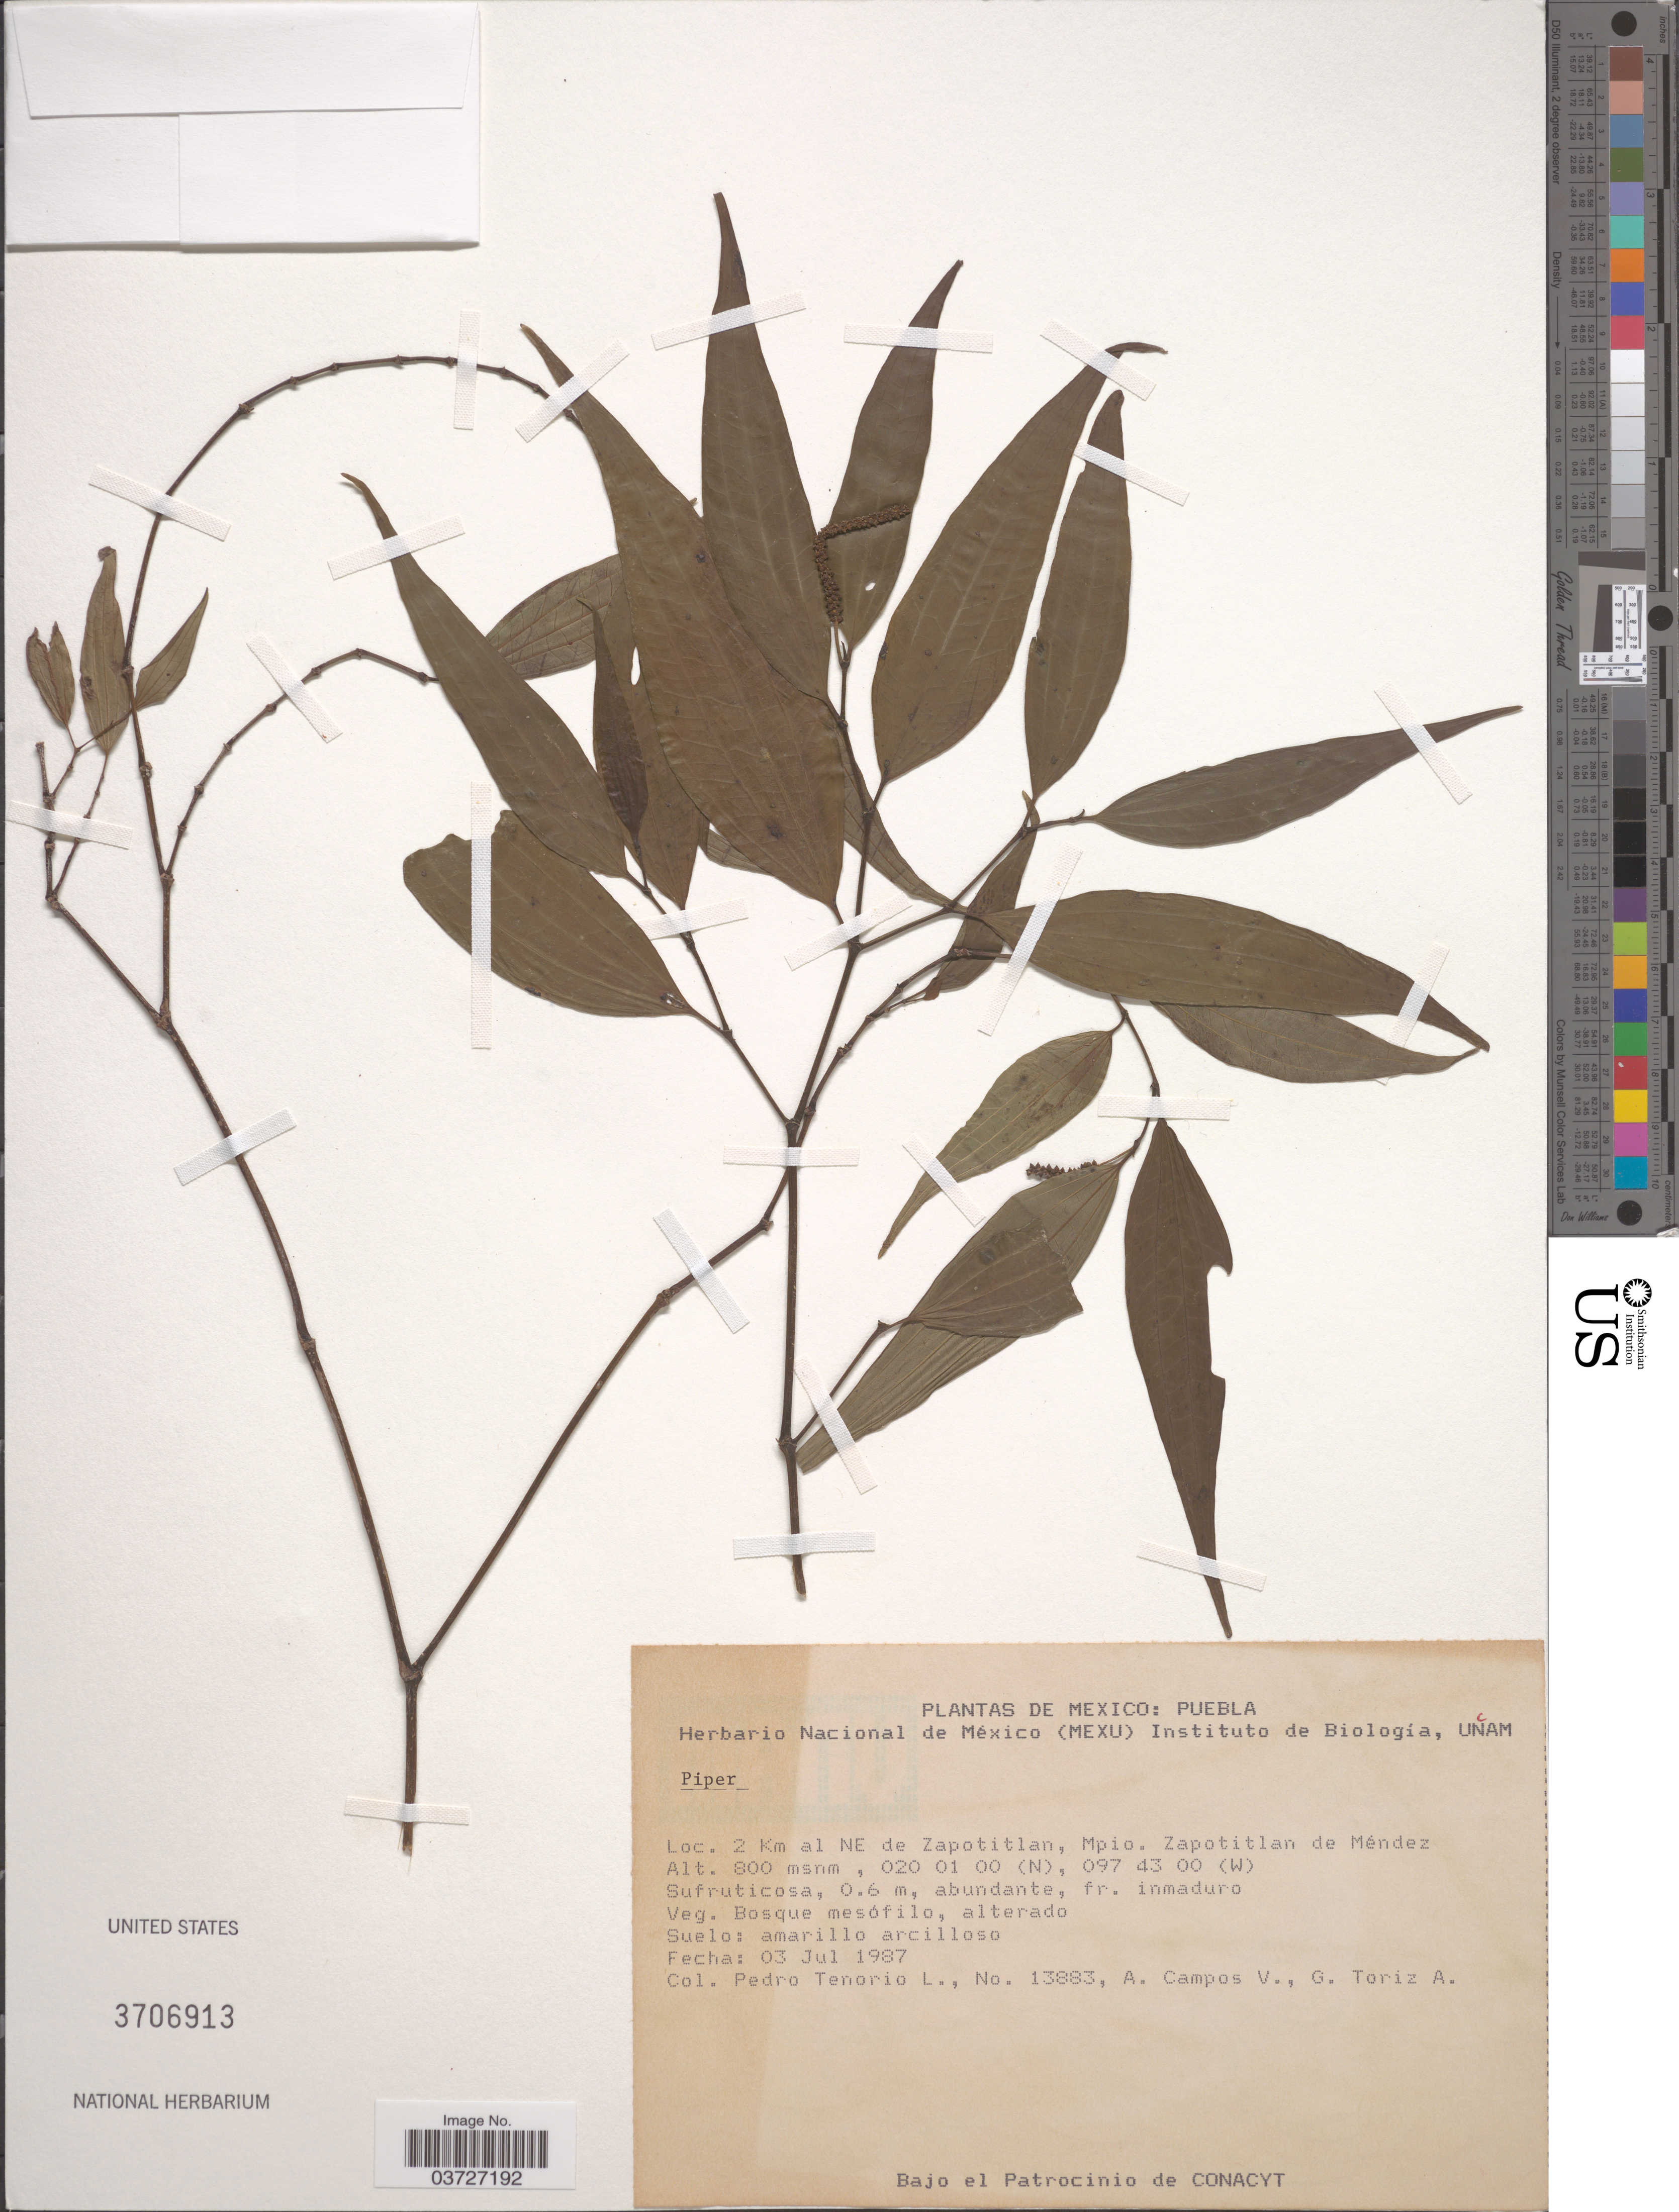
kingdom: Plantae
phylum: Tracheophyta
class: Magnoliopsida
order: Piperales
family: Piperaceae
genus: Piper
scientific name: Piper sp.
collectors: P. Tenorio L., A. Campos V. & G. Toriz A.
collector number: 13883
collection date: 1987-07-03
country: Mexico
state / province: Puebla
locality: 2 Km al NE de Zapotitlan, Mpio. Zapotitlan de Méndez.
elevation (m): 800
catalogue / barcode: US 3706913